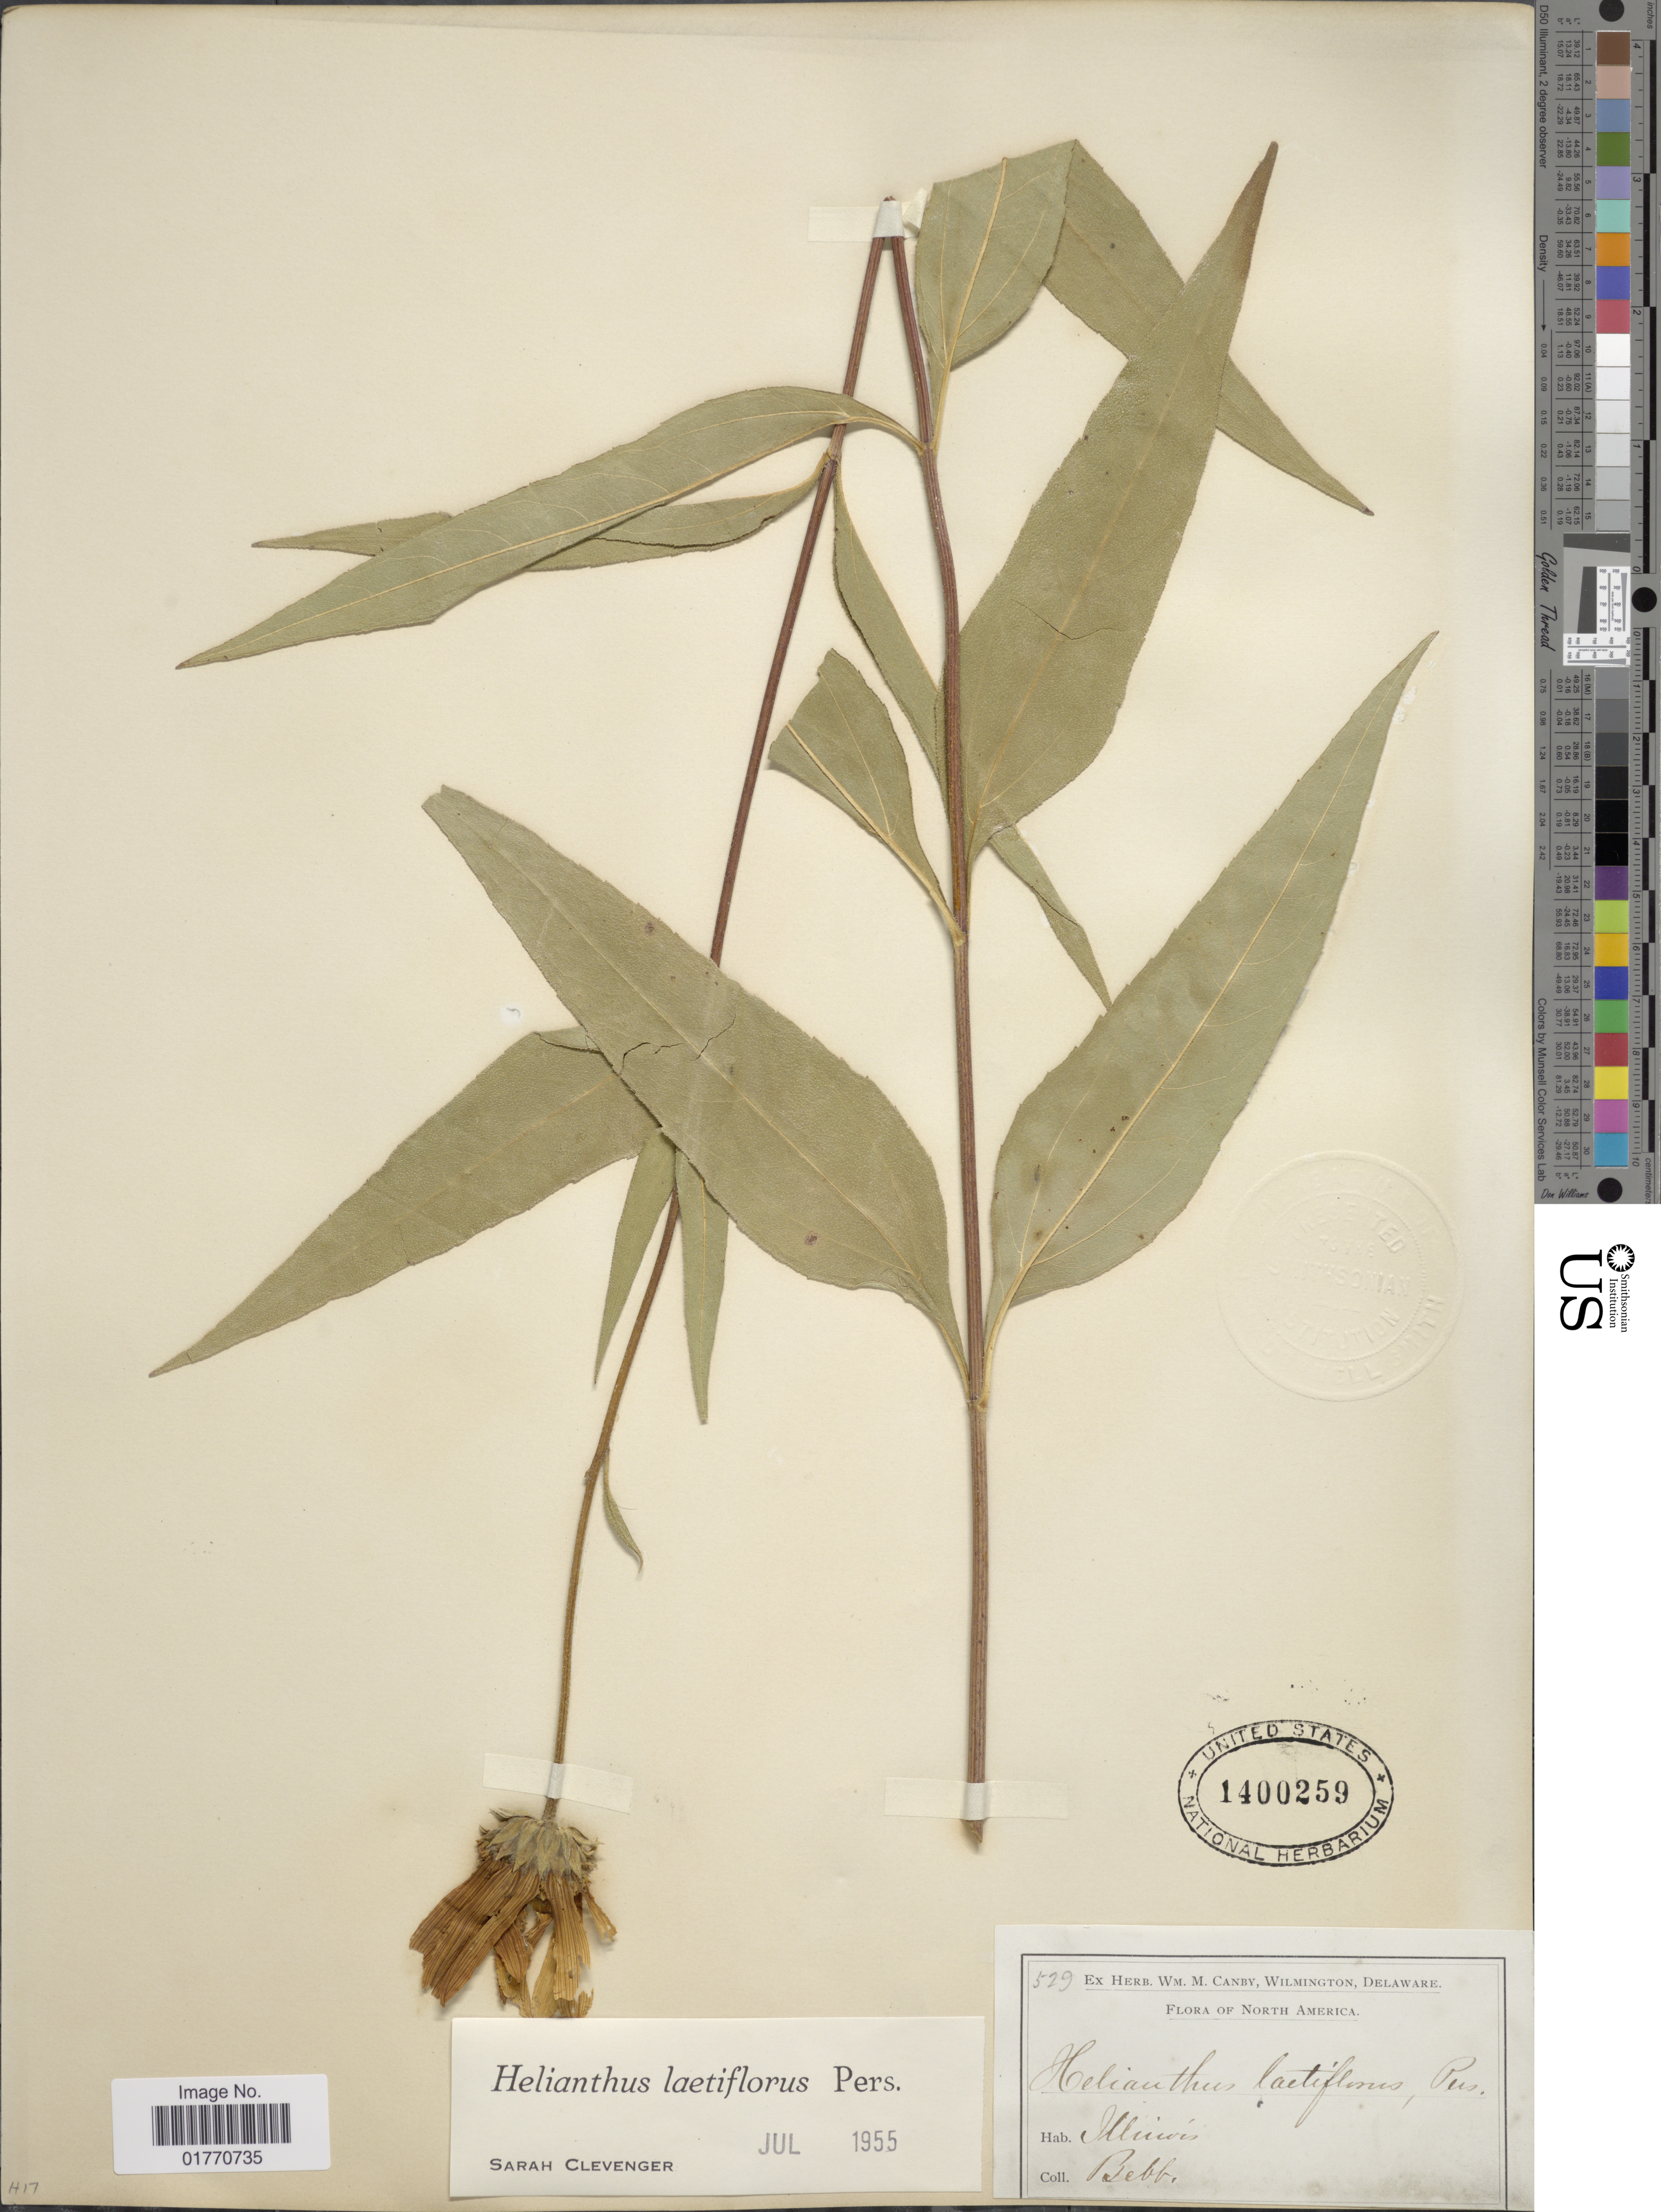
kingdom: Plantae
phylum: Tracheophyta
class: Magnoliopsida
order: Asterales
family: Asteraceae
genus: Helianthus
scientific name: Helianthus laetiflorus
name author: Pers.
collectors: -. Bebb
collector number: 529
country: United States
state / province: Illinois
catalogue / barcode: US 1400259